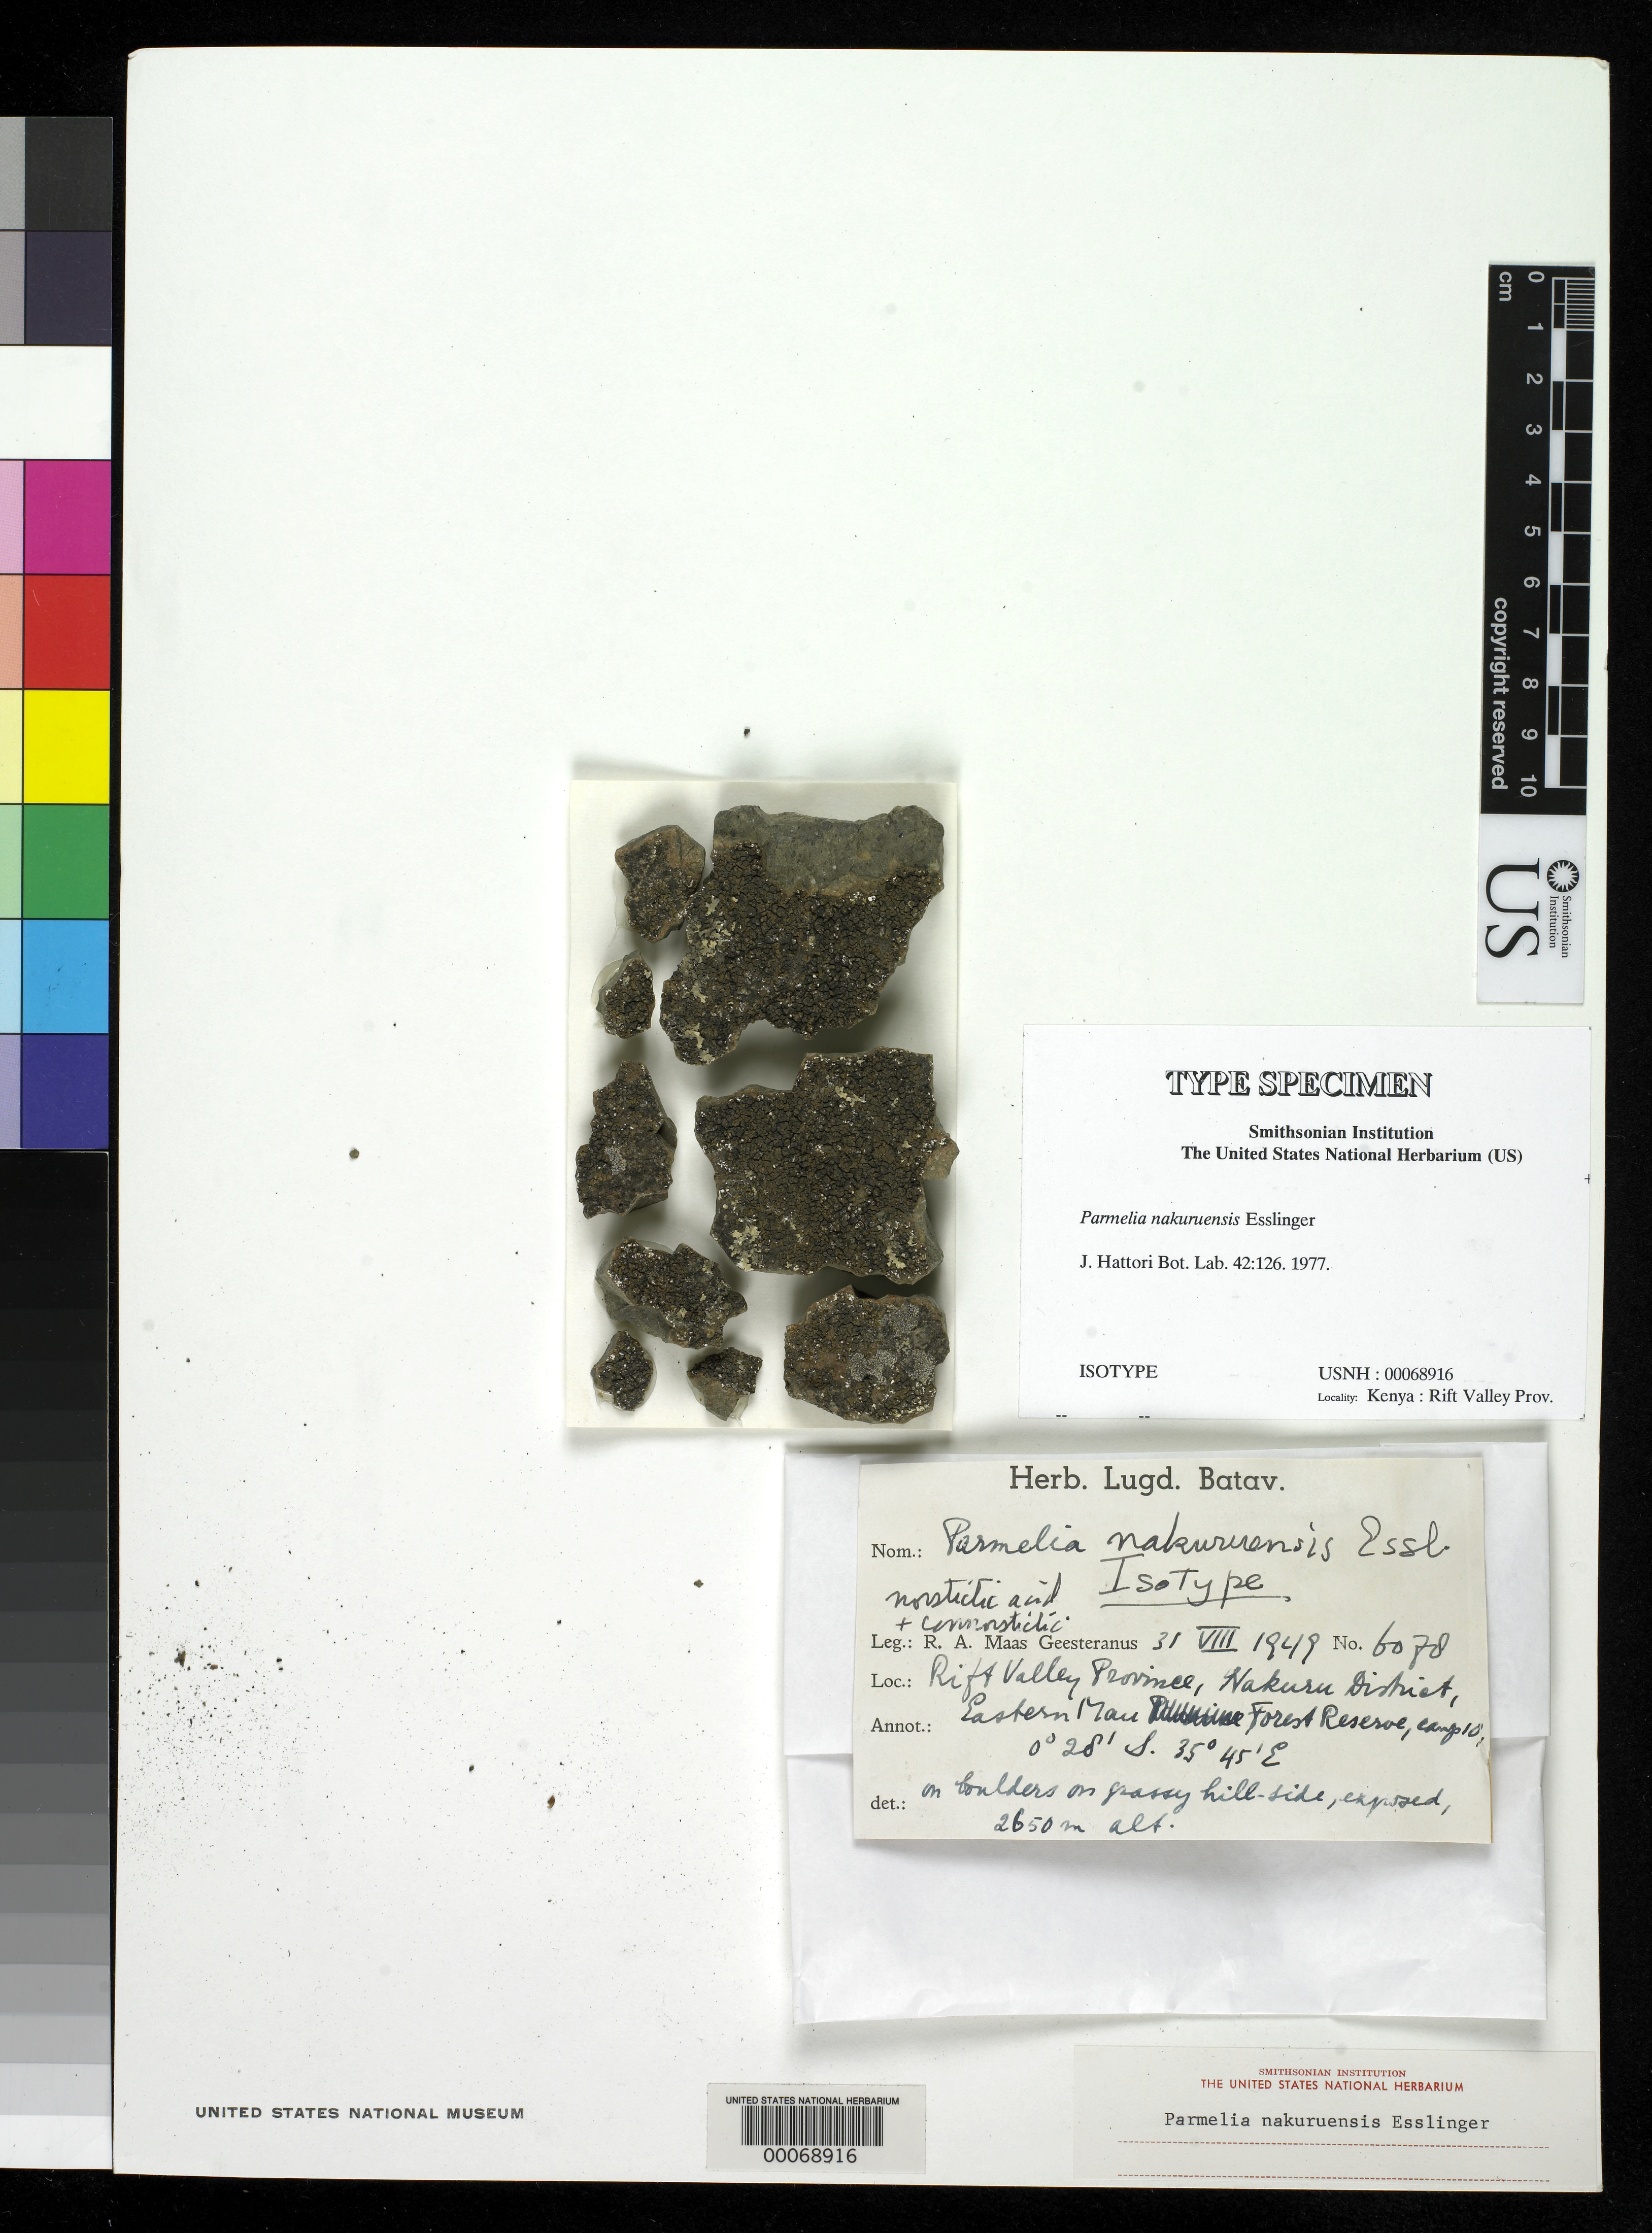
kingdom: Fungi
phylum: Ascomycota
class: Lecanoromycetes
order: Lecanorales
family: Parmeliaceae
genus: Parmelia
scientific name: Parmelia nakuruensis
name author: Essl.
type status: Isotype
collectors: R. A. Maas Geesteranus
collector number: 6078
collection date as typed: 31 Aug 1949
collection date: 1949-08-31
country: Kenya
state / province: Nakuru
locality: Eastern Dan Forest Reserve, Camp 10.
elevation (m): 2650